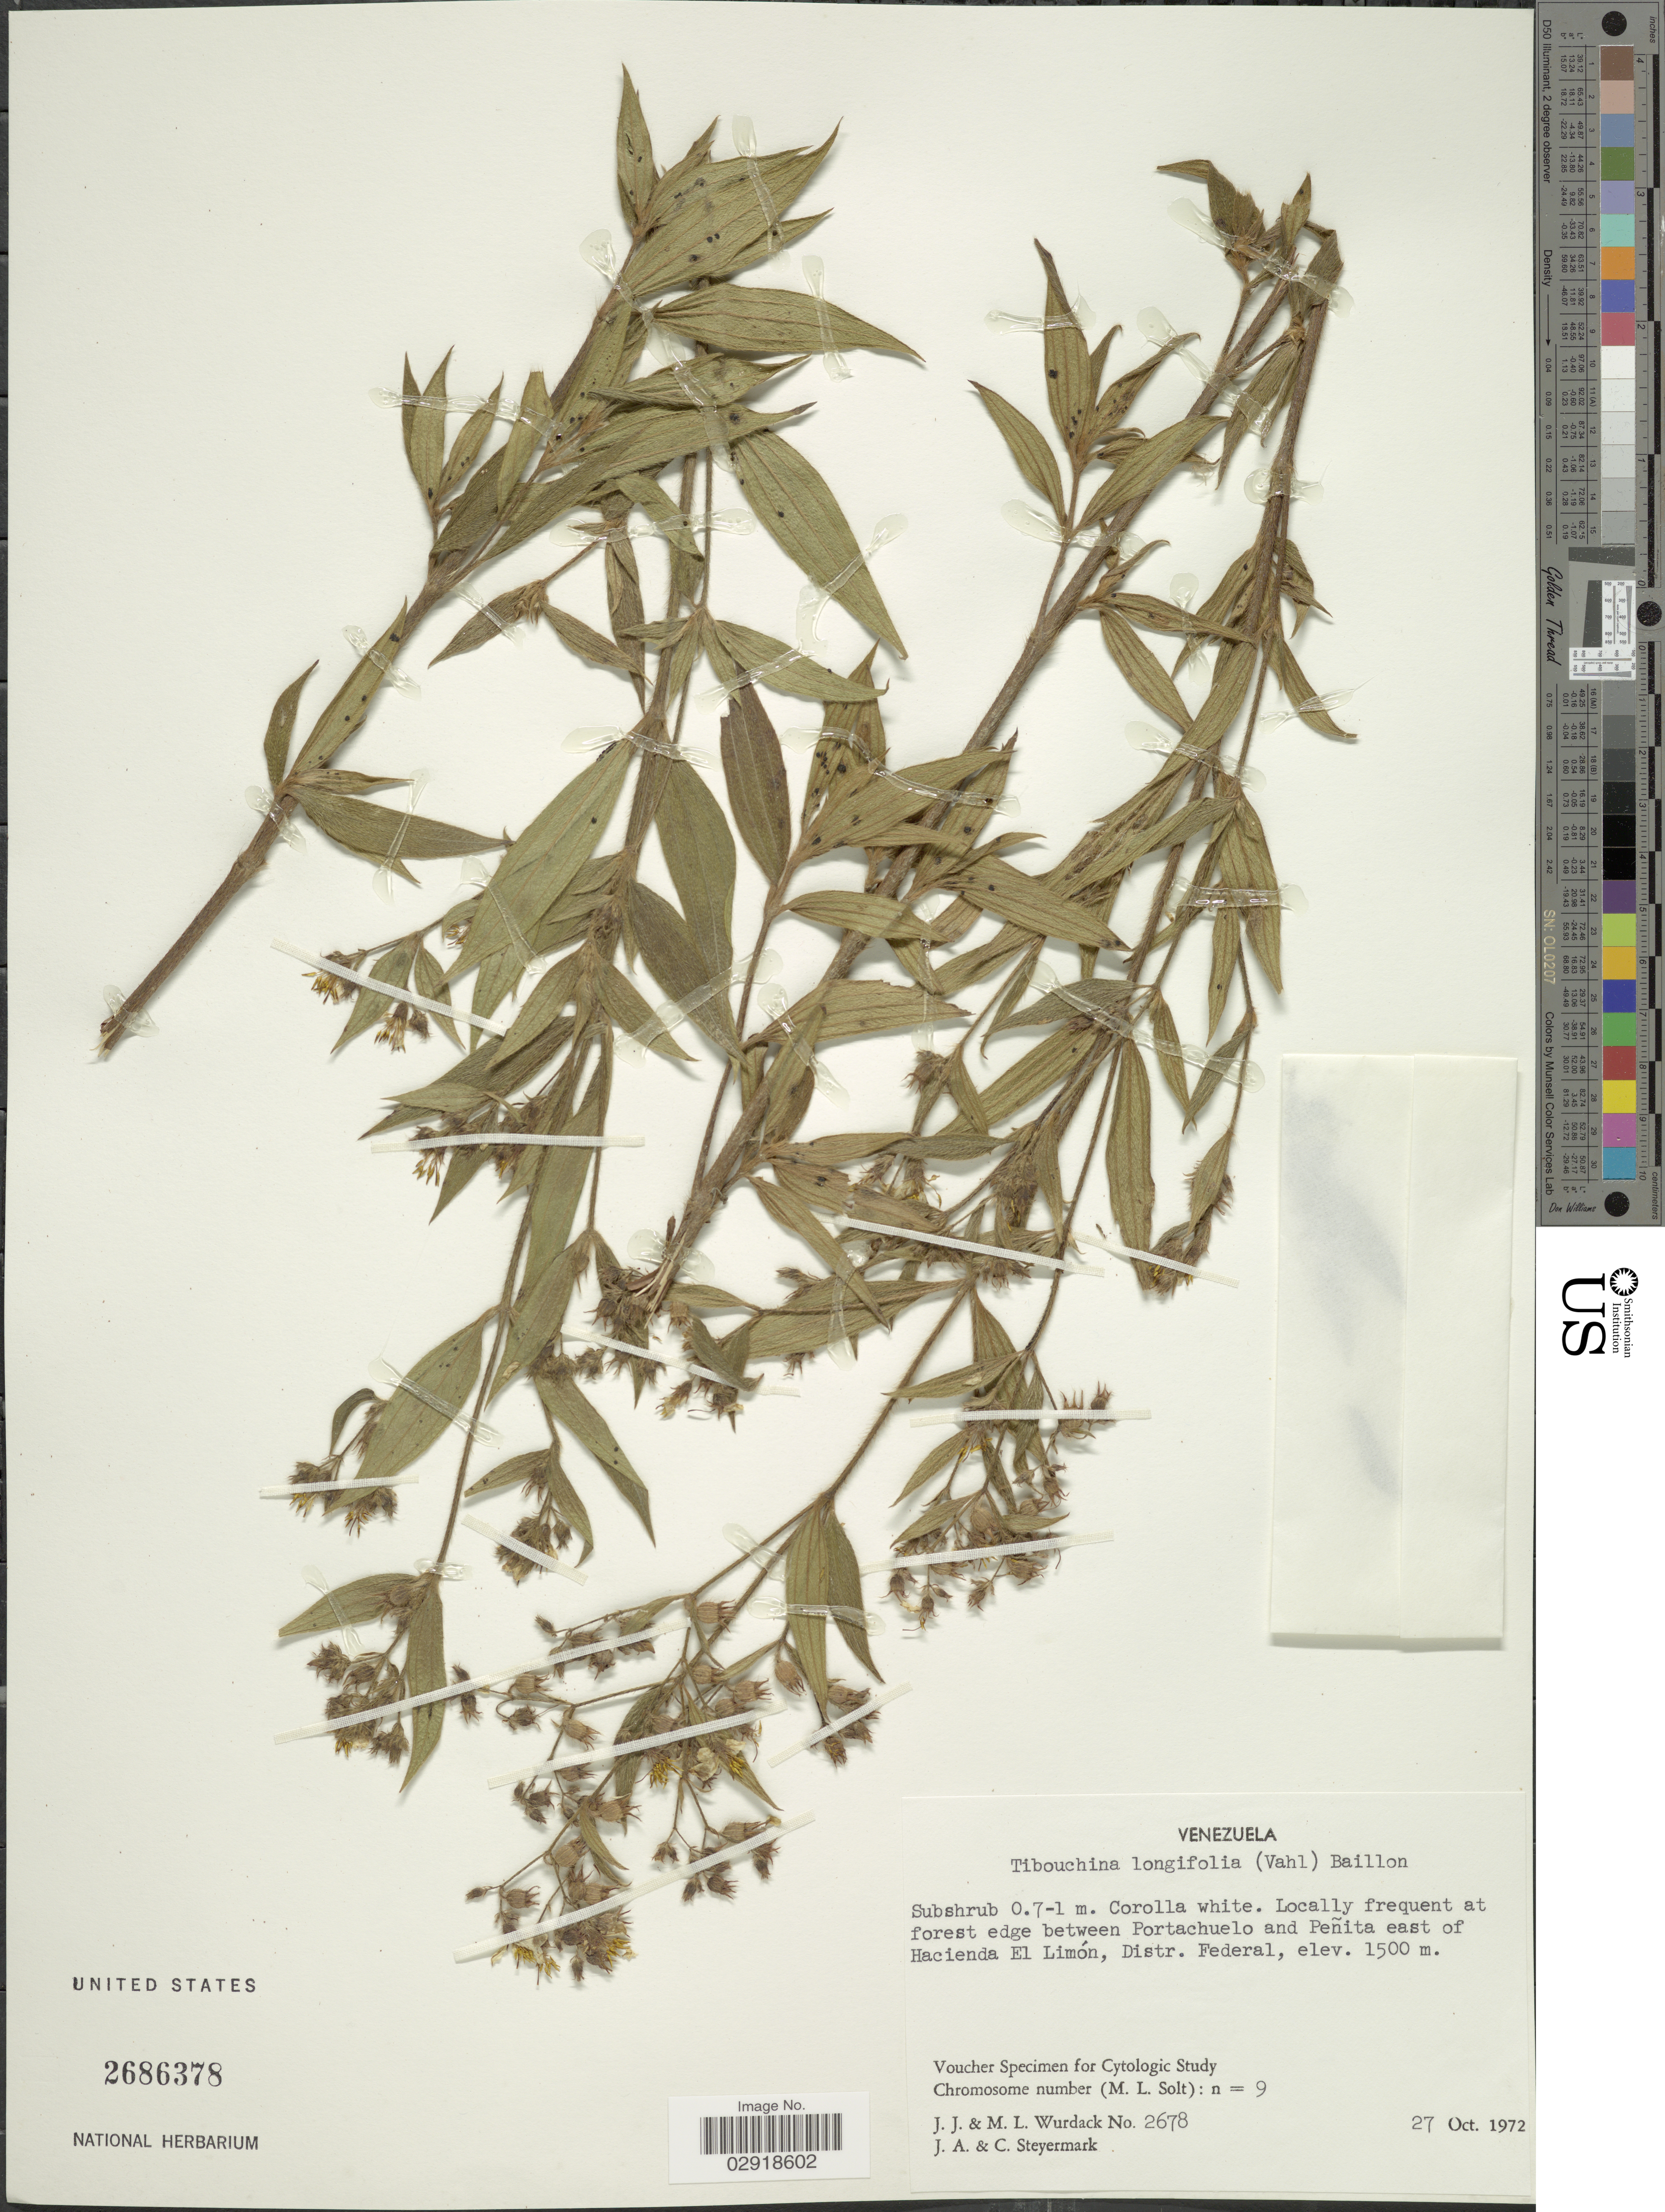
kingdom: Plantae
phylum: Tracheophyta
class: Magnoliopsida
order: Myrtales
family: Melastomataceae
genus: Chaetogastra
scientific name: Chaetogastra longifolia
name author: (Vahl) DC.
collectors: J. J. Wurdack, M. L. Wurdack, J. Steyermark & C. Steyermark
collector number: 2678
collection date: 1972-10-27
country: Venezuela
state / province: Distrito Federal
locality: Forest edge between Portachuelo and Peñita east of Hacienda El Limón, Distr. Federal.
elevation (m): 1500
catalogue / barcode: US 2686378